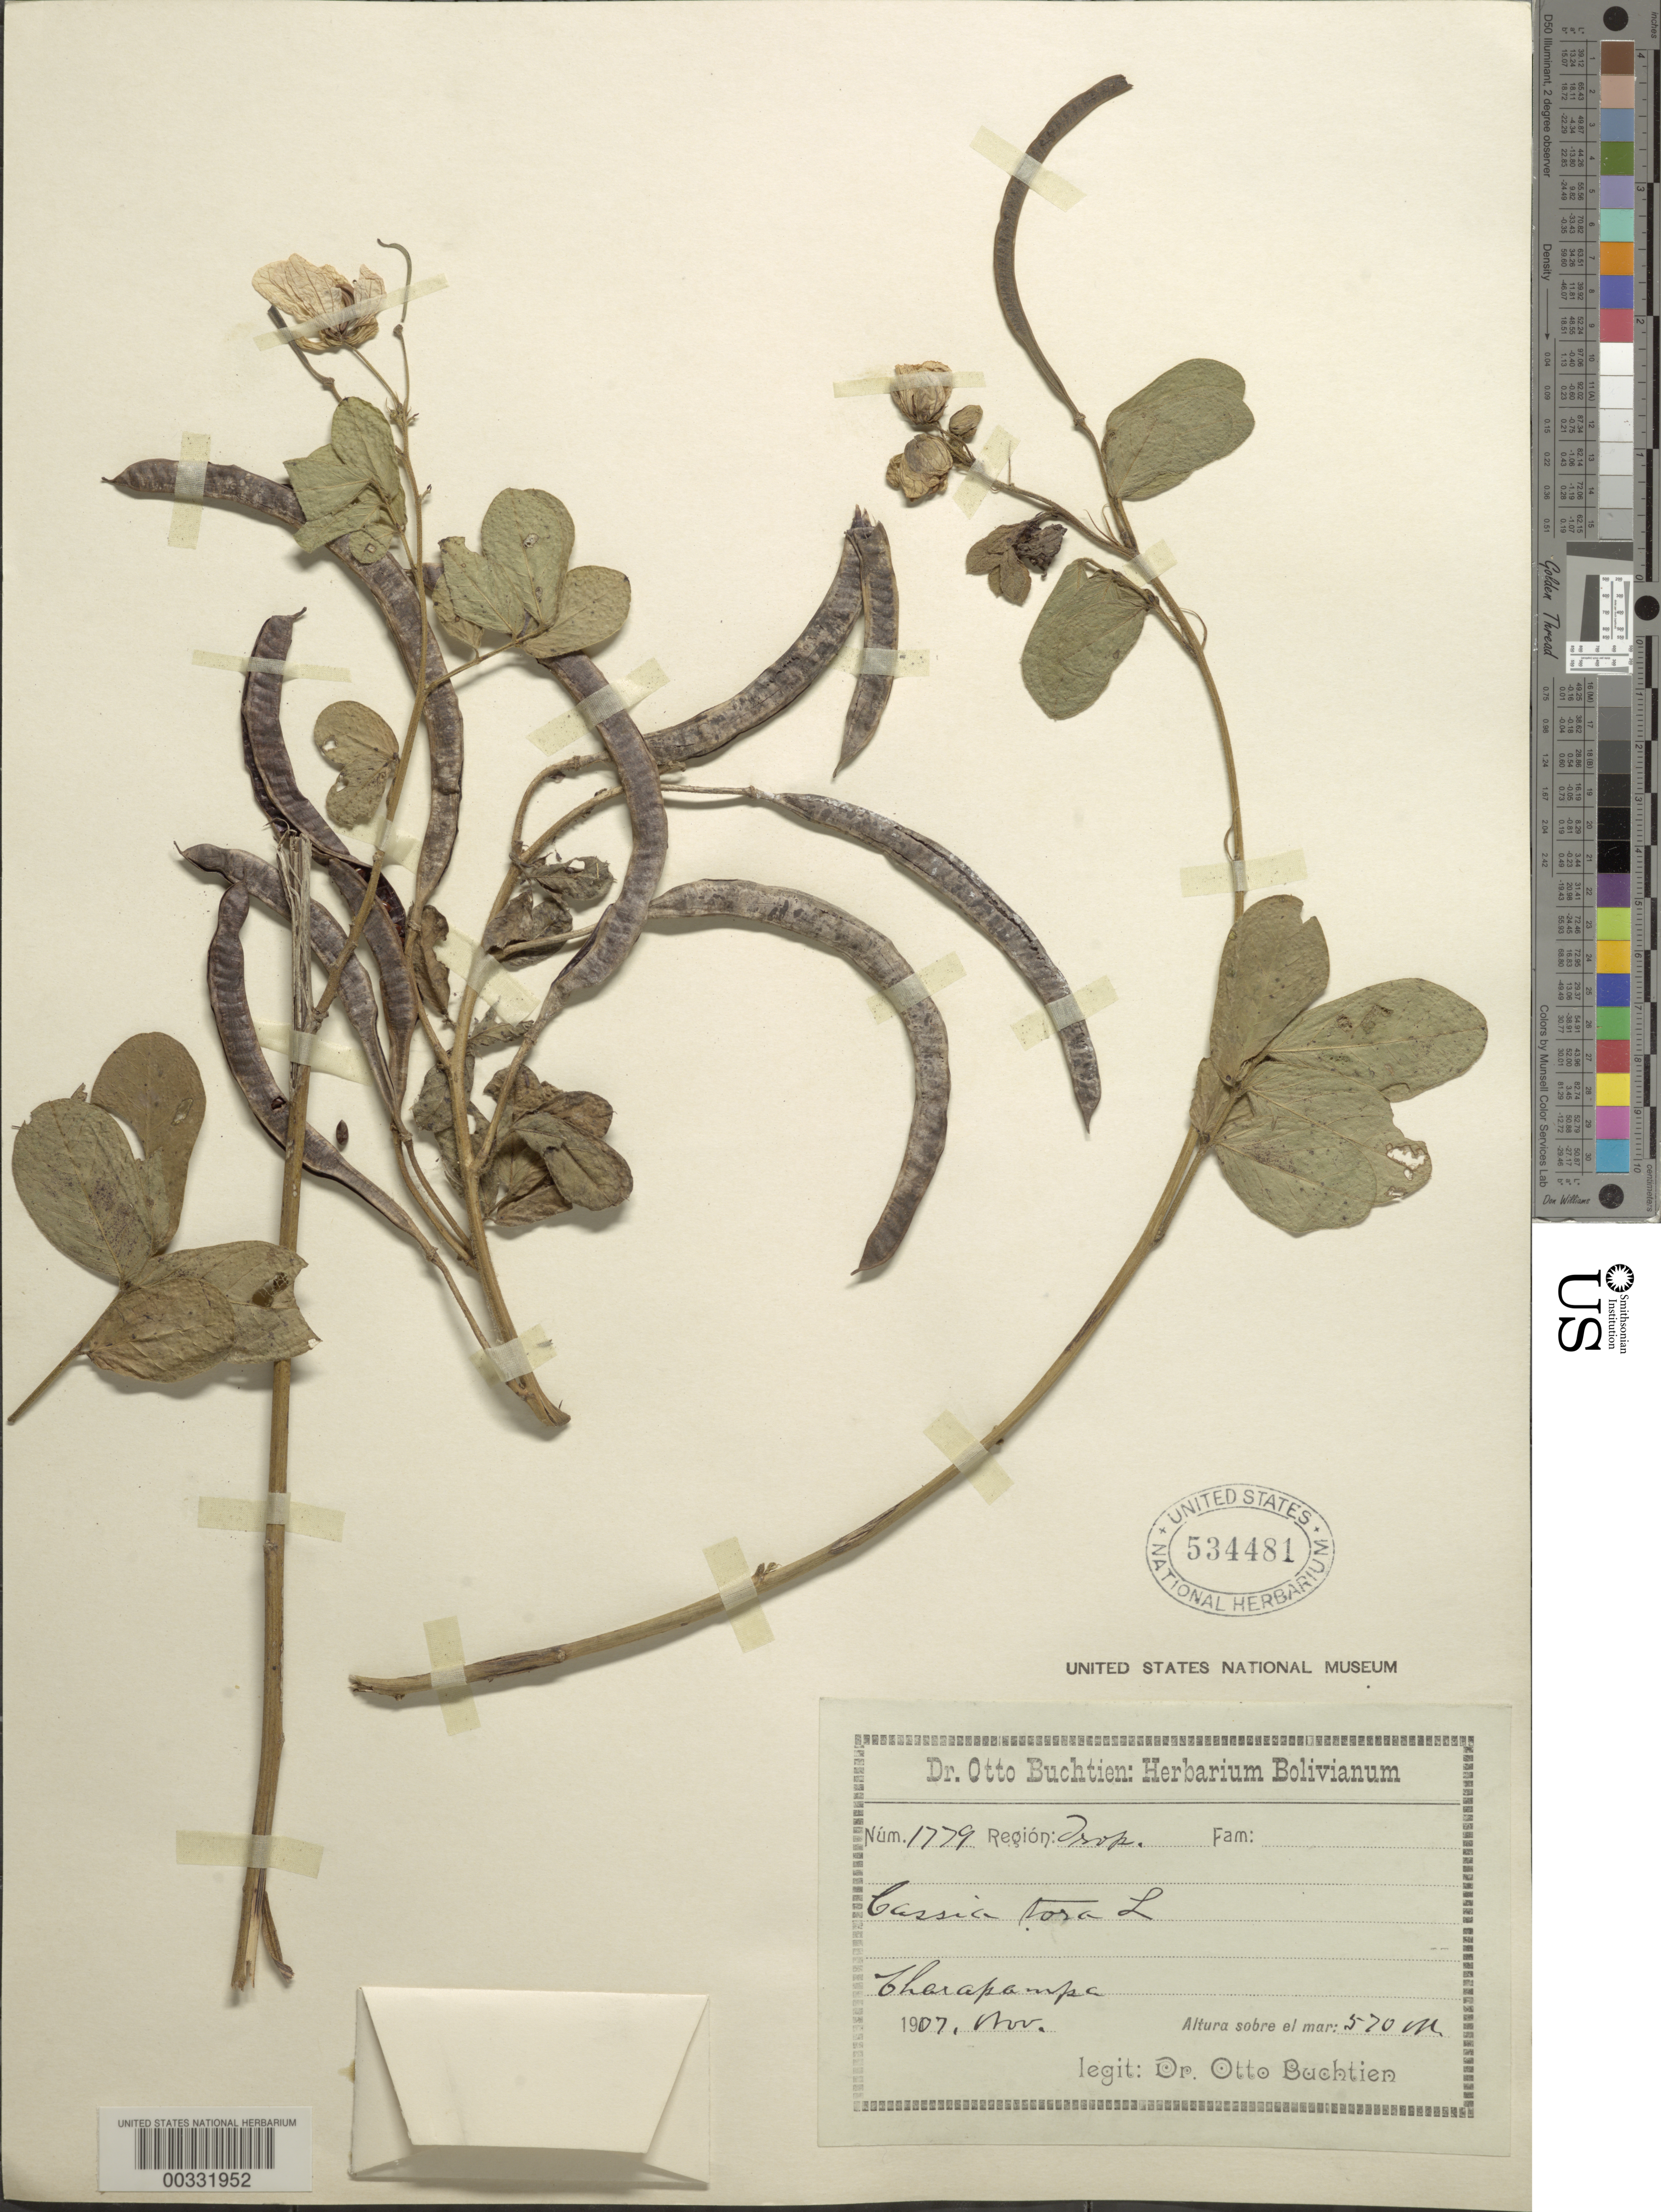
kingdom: Plantae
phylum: Tracheophyta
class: Magnoliopsida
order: Fabales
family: Fabaceae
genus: Senna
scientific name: Senna cobanensis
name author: (Britton) H.S. Irwin & Barneby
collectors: O. Buchtien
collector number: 1779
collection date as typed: Nov 1907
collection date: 1907-11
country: Bolivia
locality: Charopampa l. mopiri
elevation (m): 570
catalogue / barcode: US 534481